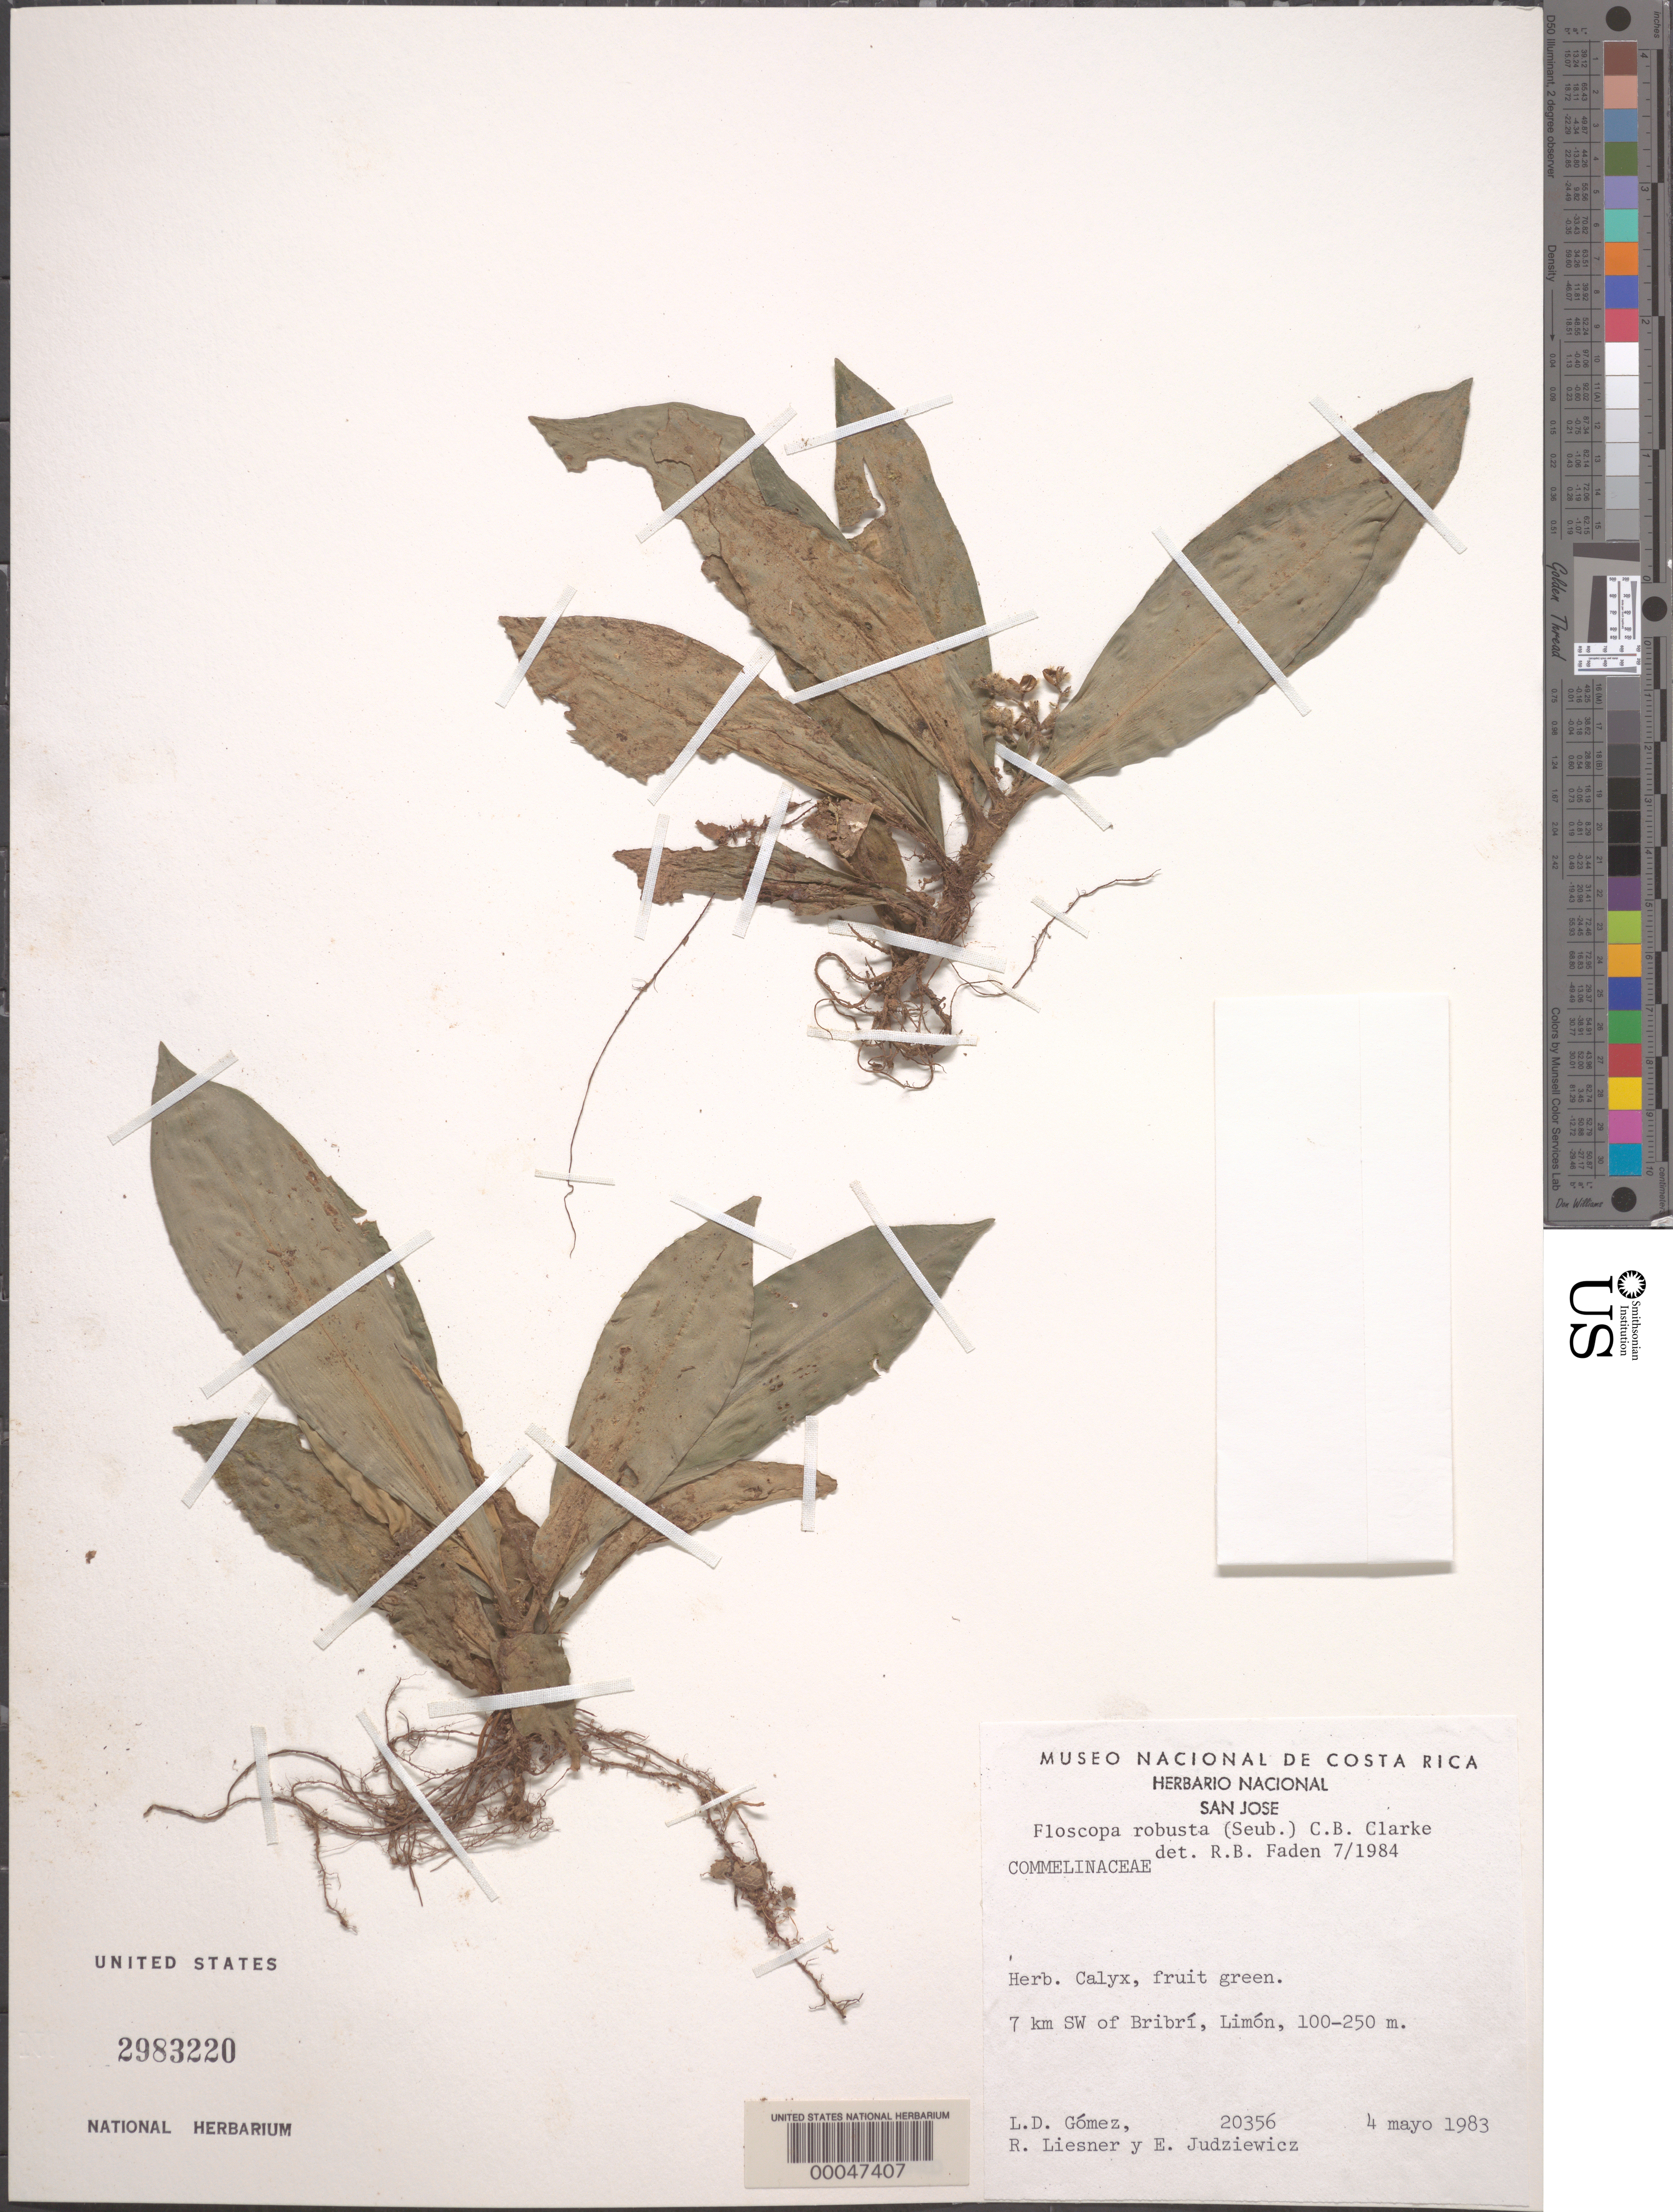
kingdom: Plantae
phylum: Tracheophyta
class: Liliopsida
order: Commelinales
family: Commelinaceae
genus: Floscopa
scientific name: Floscopa robusta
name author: (Seub.) C.B. Clarke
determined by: Faden, Robert B., (US), Smithsonian Institution - National Museum of Natural History (UNITED STATES)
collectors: L. D. Gómez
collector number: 20356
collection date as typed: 04 May 1983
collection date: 1983-05-04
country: Costa Rica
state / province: San José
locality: Sw of bribri; limon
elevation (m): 100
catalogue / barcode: US 2983220